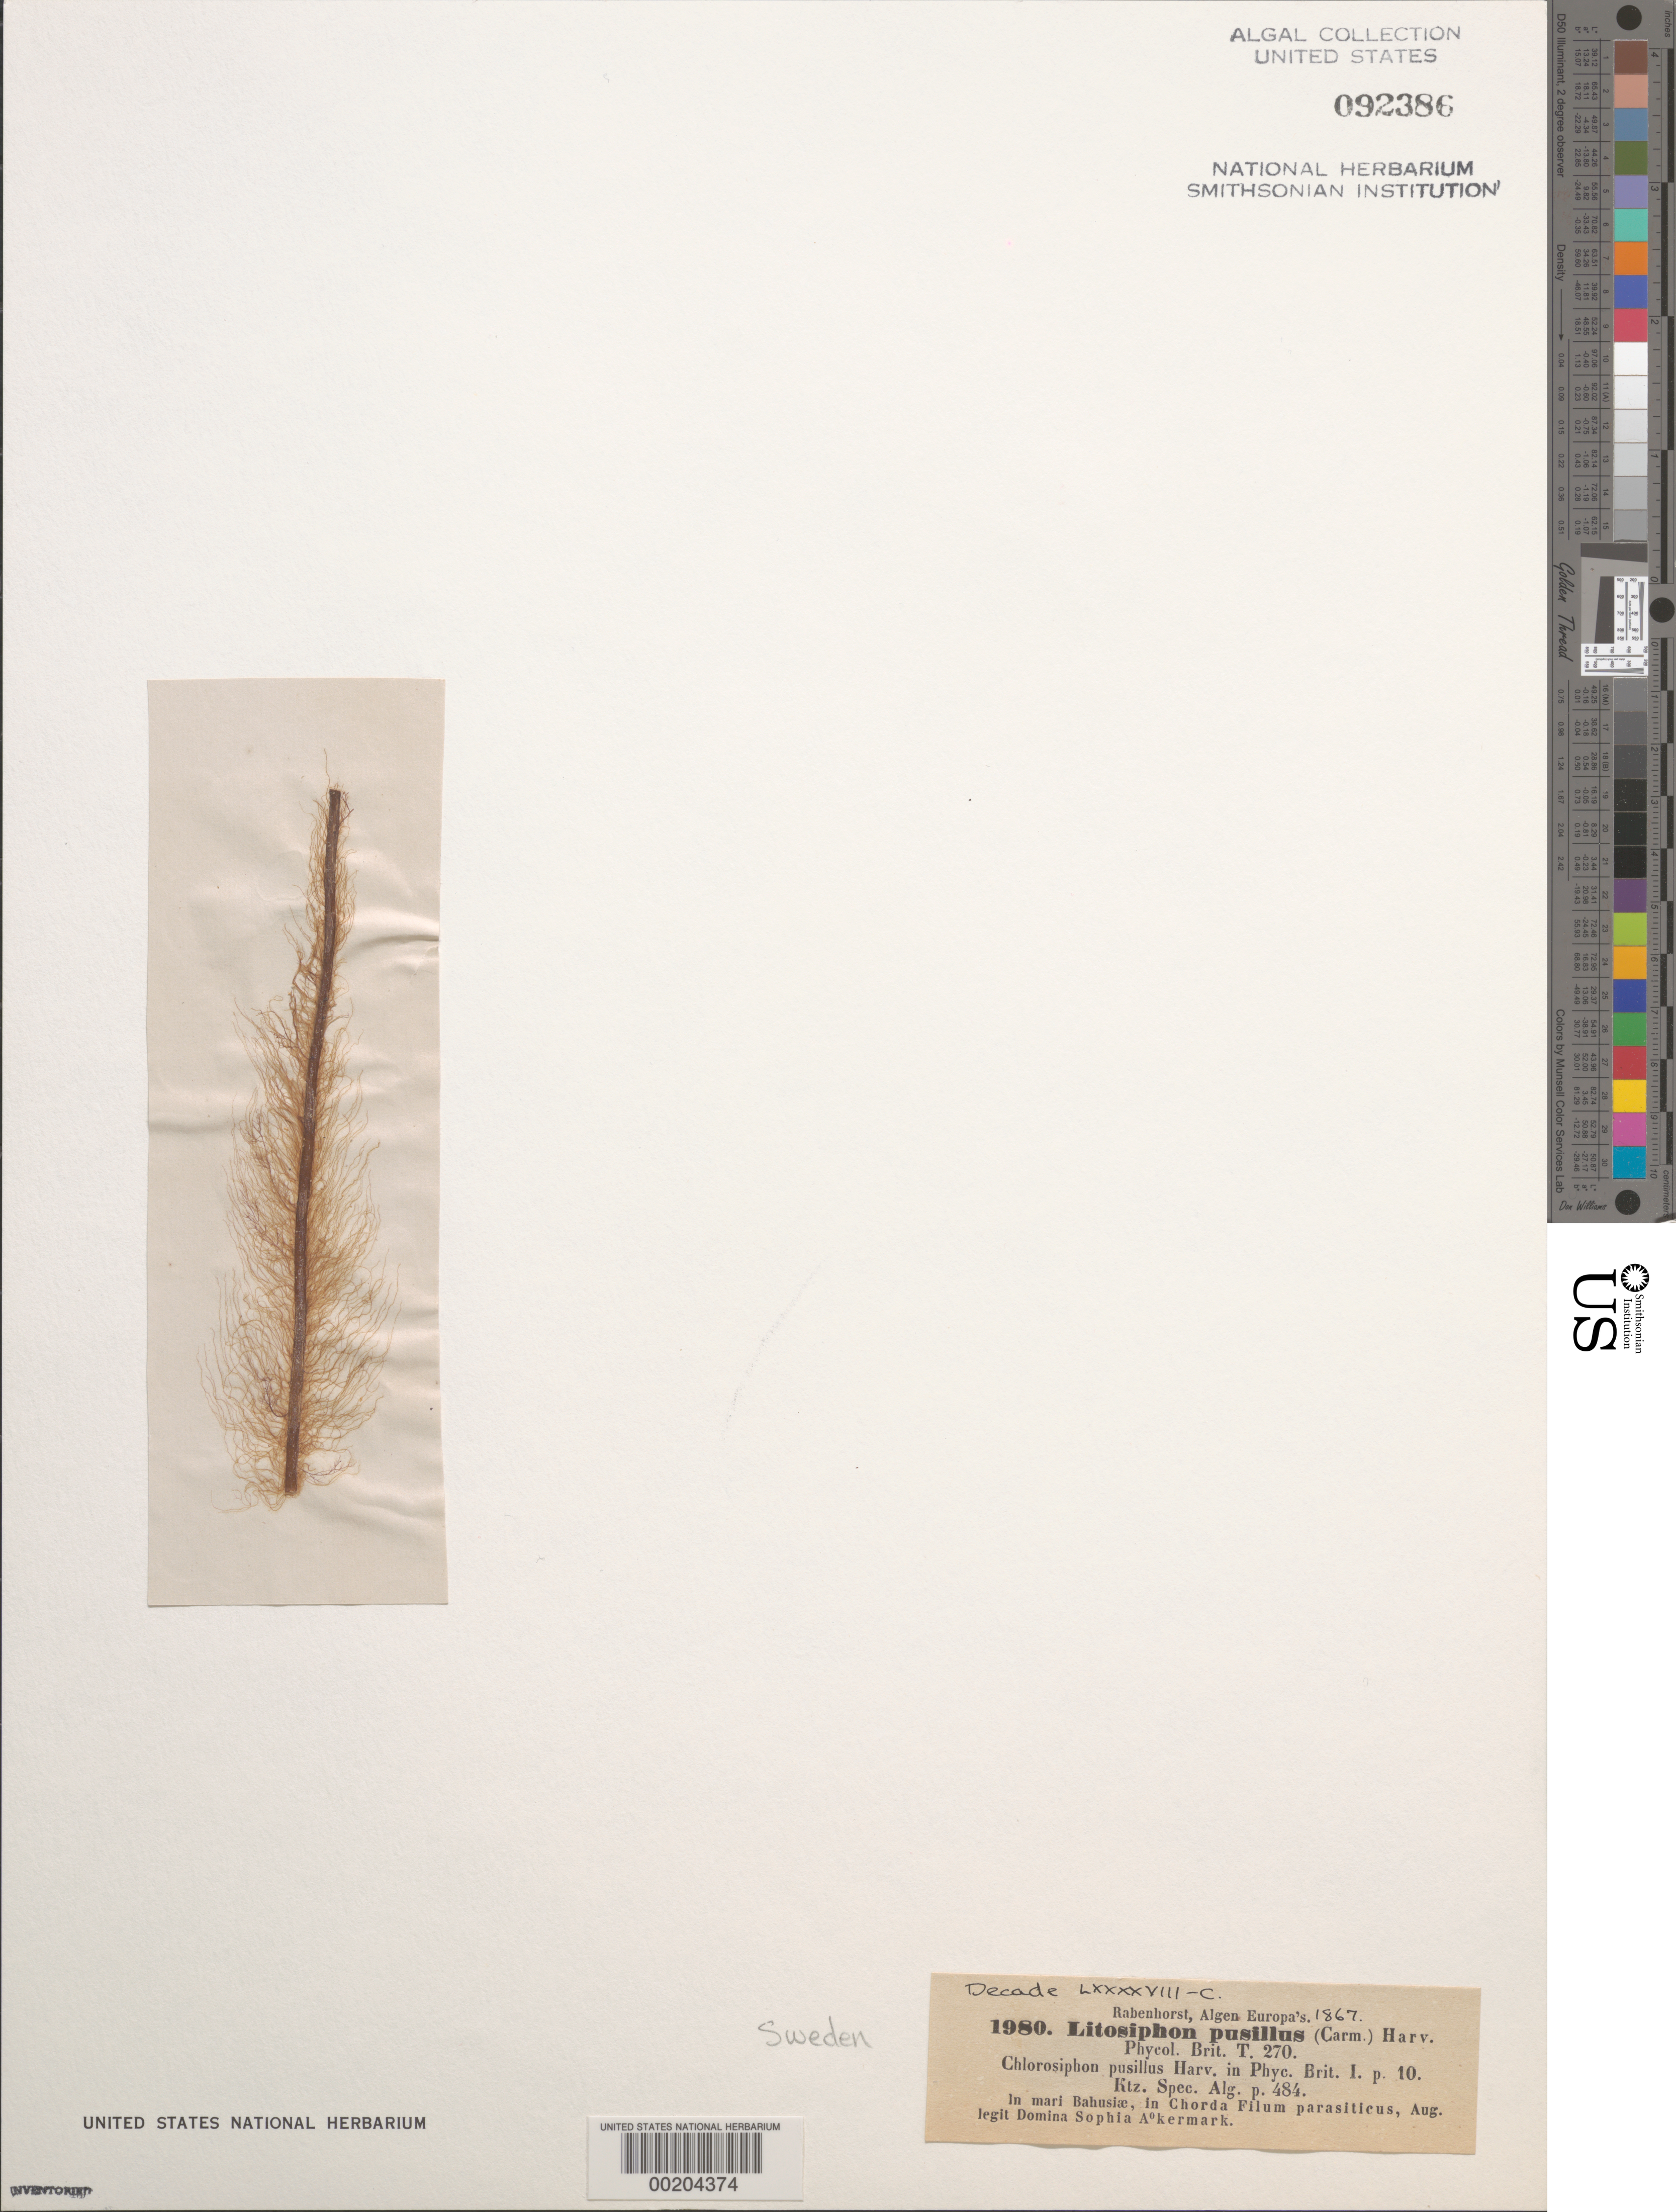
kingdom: Chromista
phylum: Ochrophyta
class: Phaeophyceae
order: Dictyosiphonales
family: Punctariaceae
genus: Litosiphon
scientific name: Litosiphon laminariae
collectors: S. Akermark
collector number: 1980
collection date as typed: Aug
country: Sweden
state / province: Västra Götaland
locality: Bohus Bay (mari bahusiae)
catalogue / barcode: US 92386